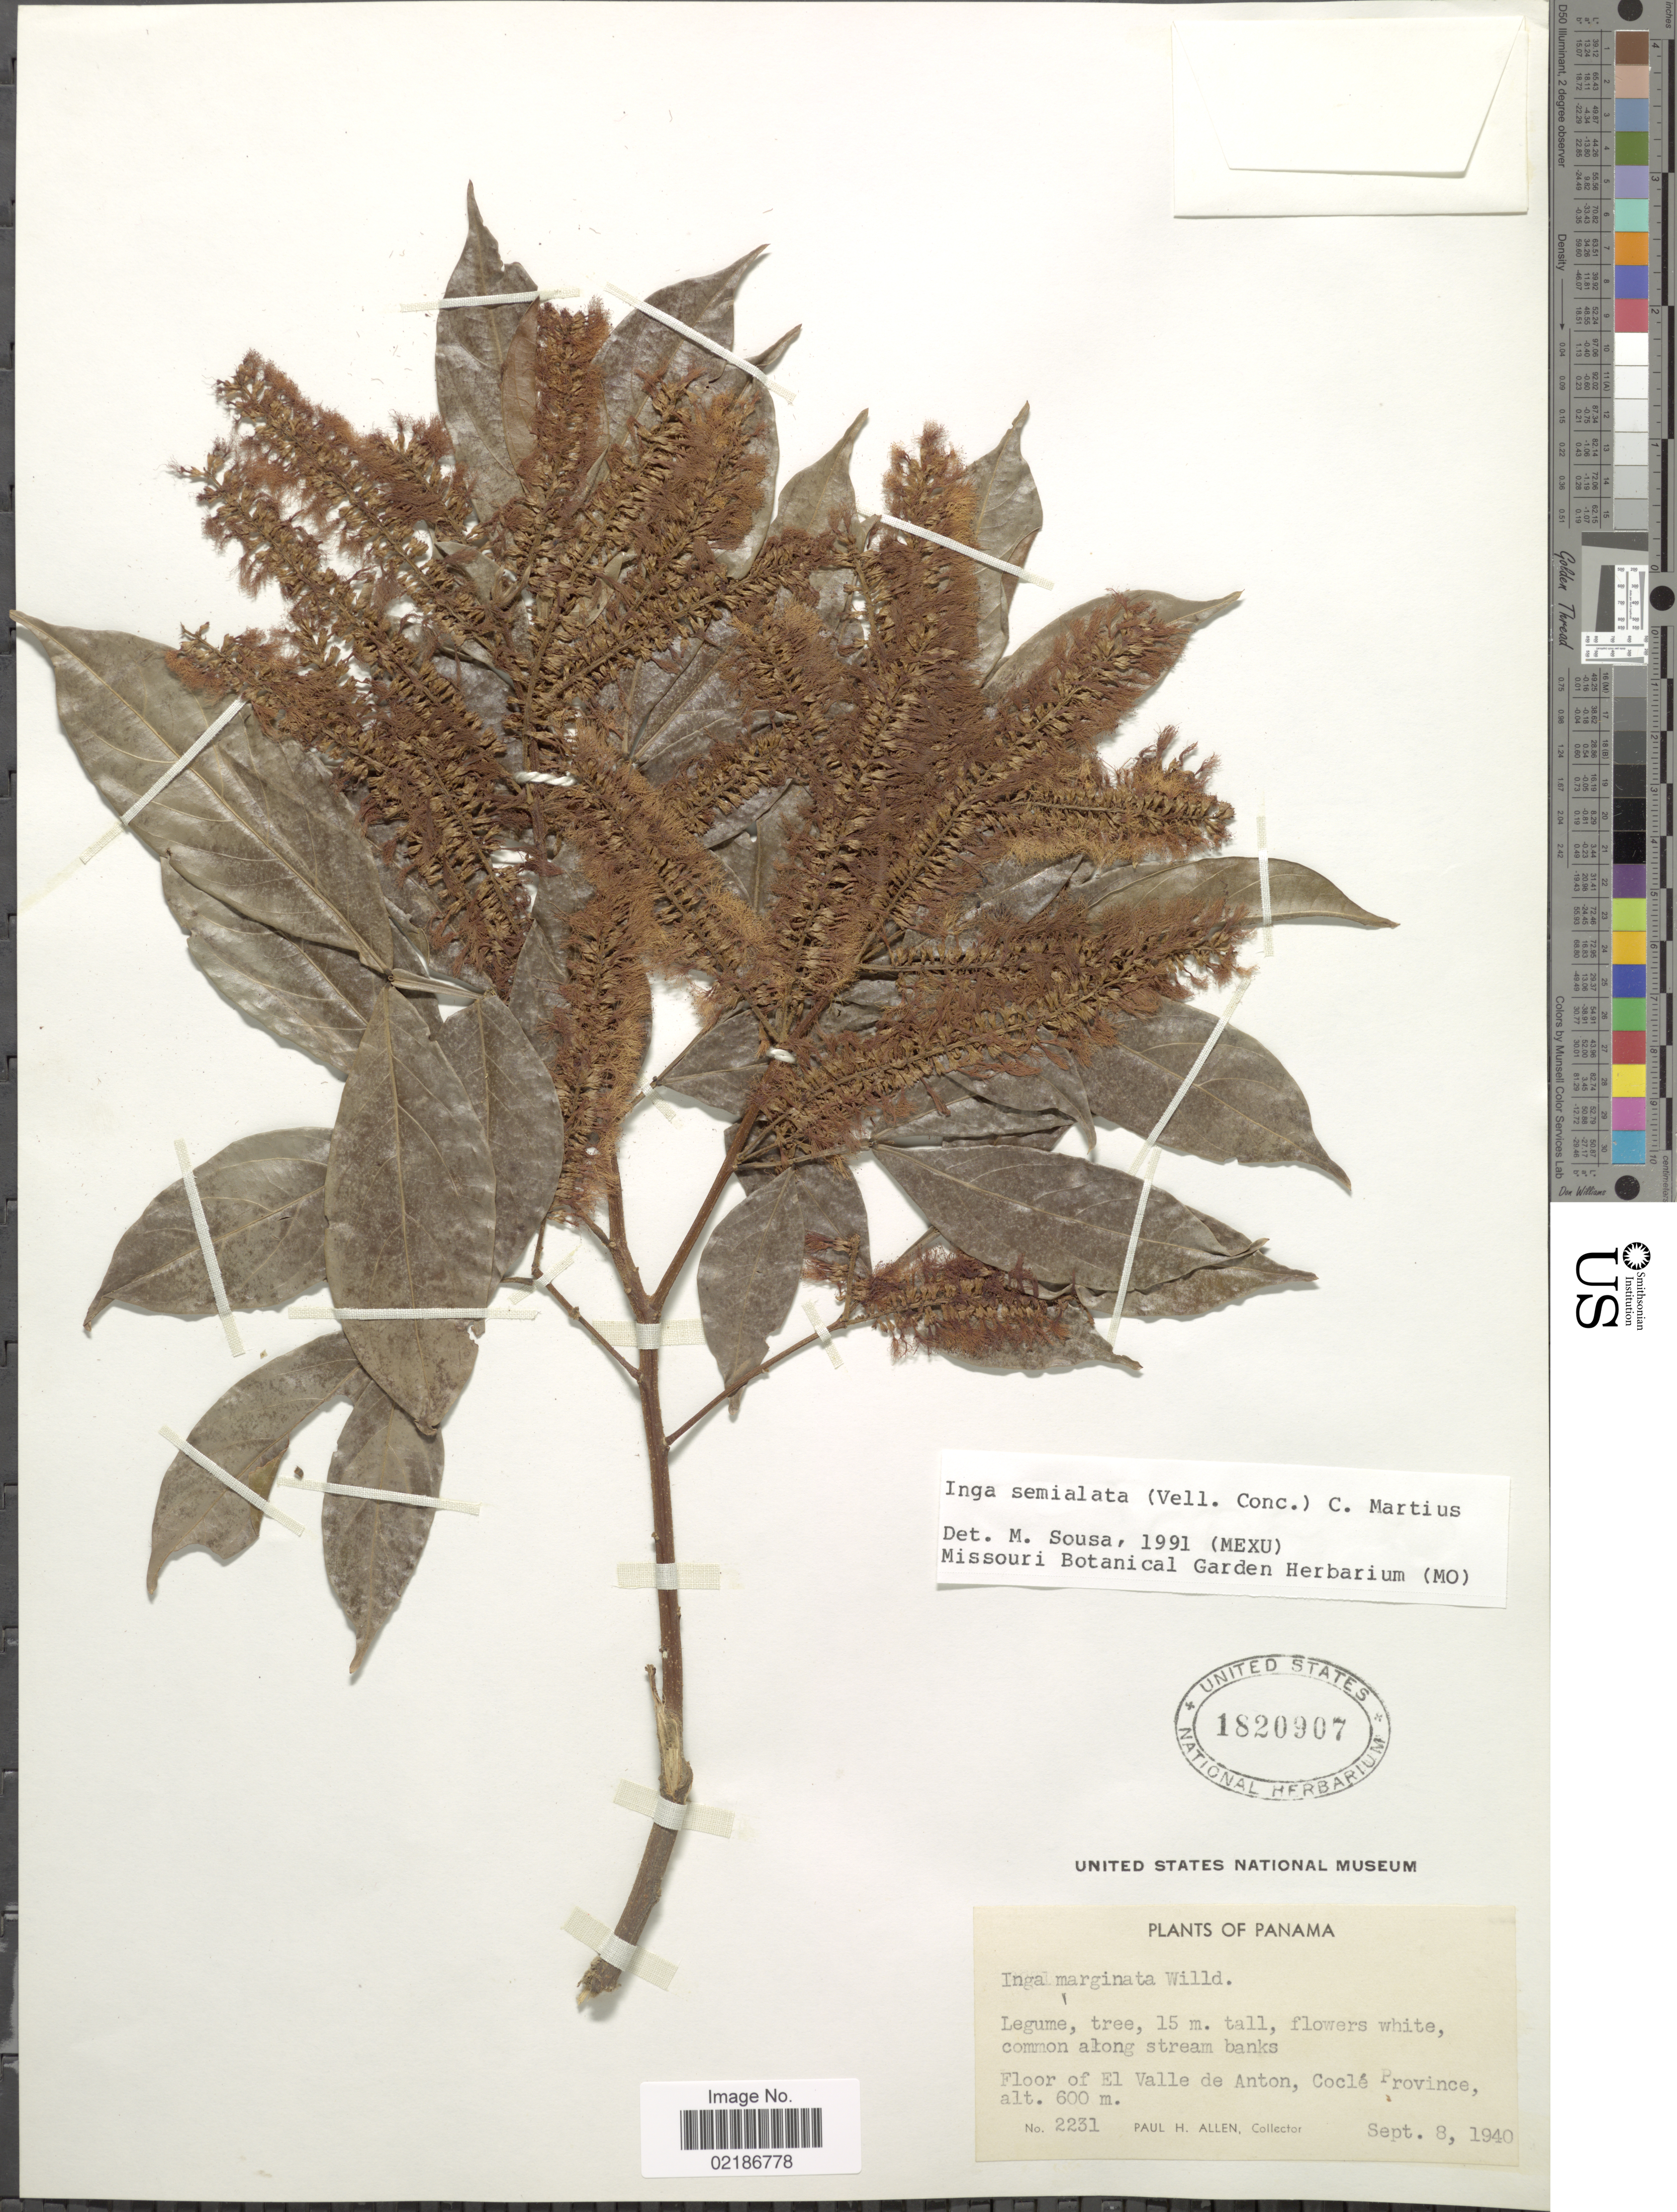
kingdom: Plantae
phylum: Tracheophyta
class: Magnoliopsida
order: Fabales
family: Fabaceae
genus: Inga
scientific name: Inga marginata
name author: Willd.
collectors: P. H. Allen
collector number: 2231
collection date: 1940-09-08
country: Panama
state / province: Coclé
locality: Floor of El Valle de Anton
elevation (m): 600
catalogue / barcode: US 1820907